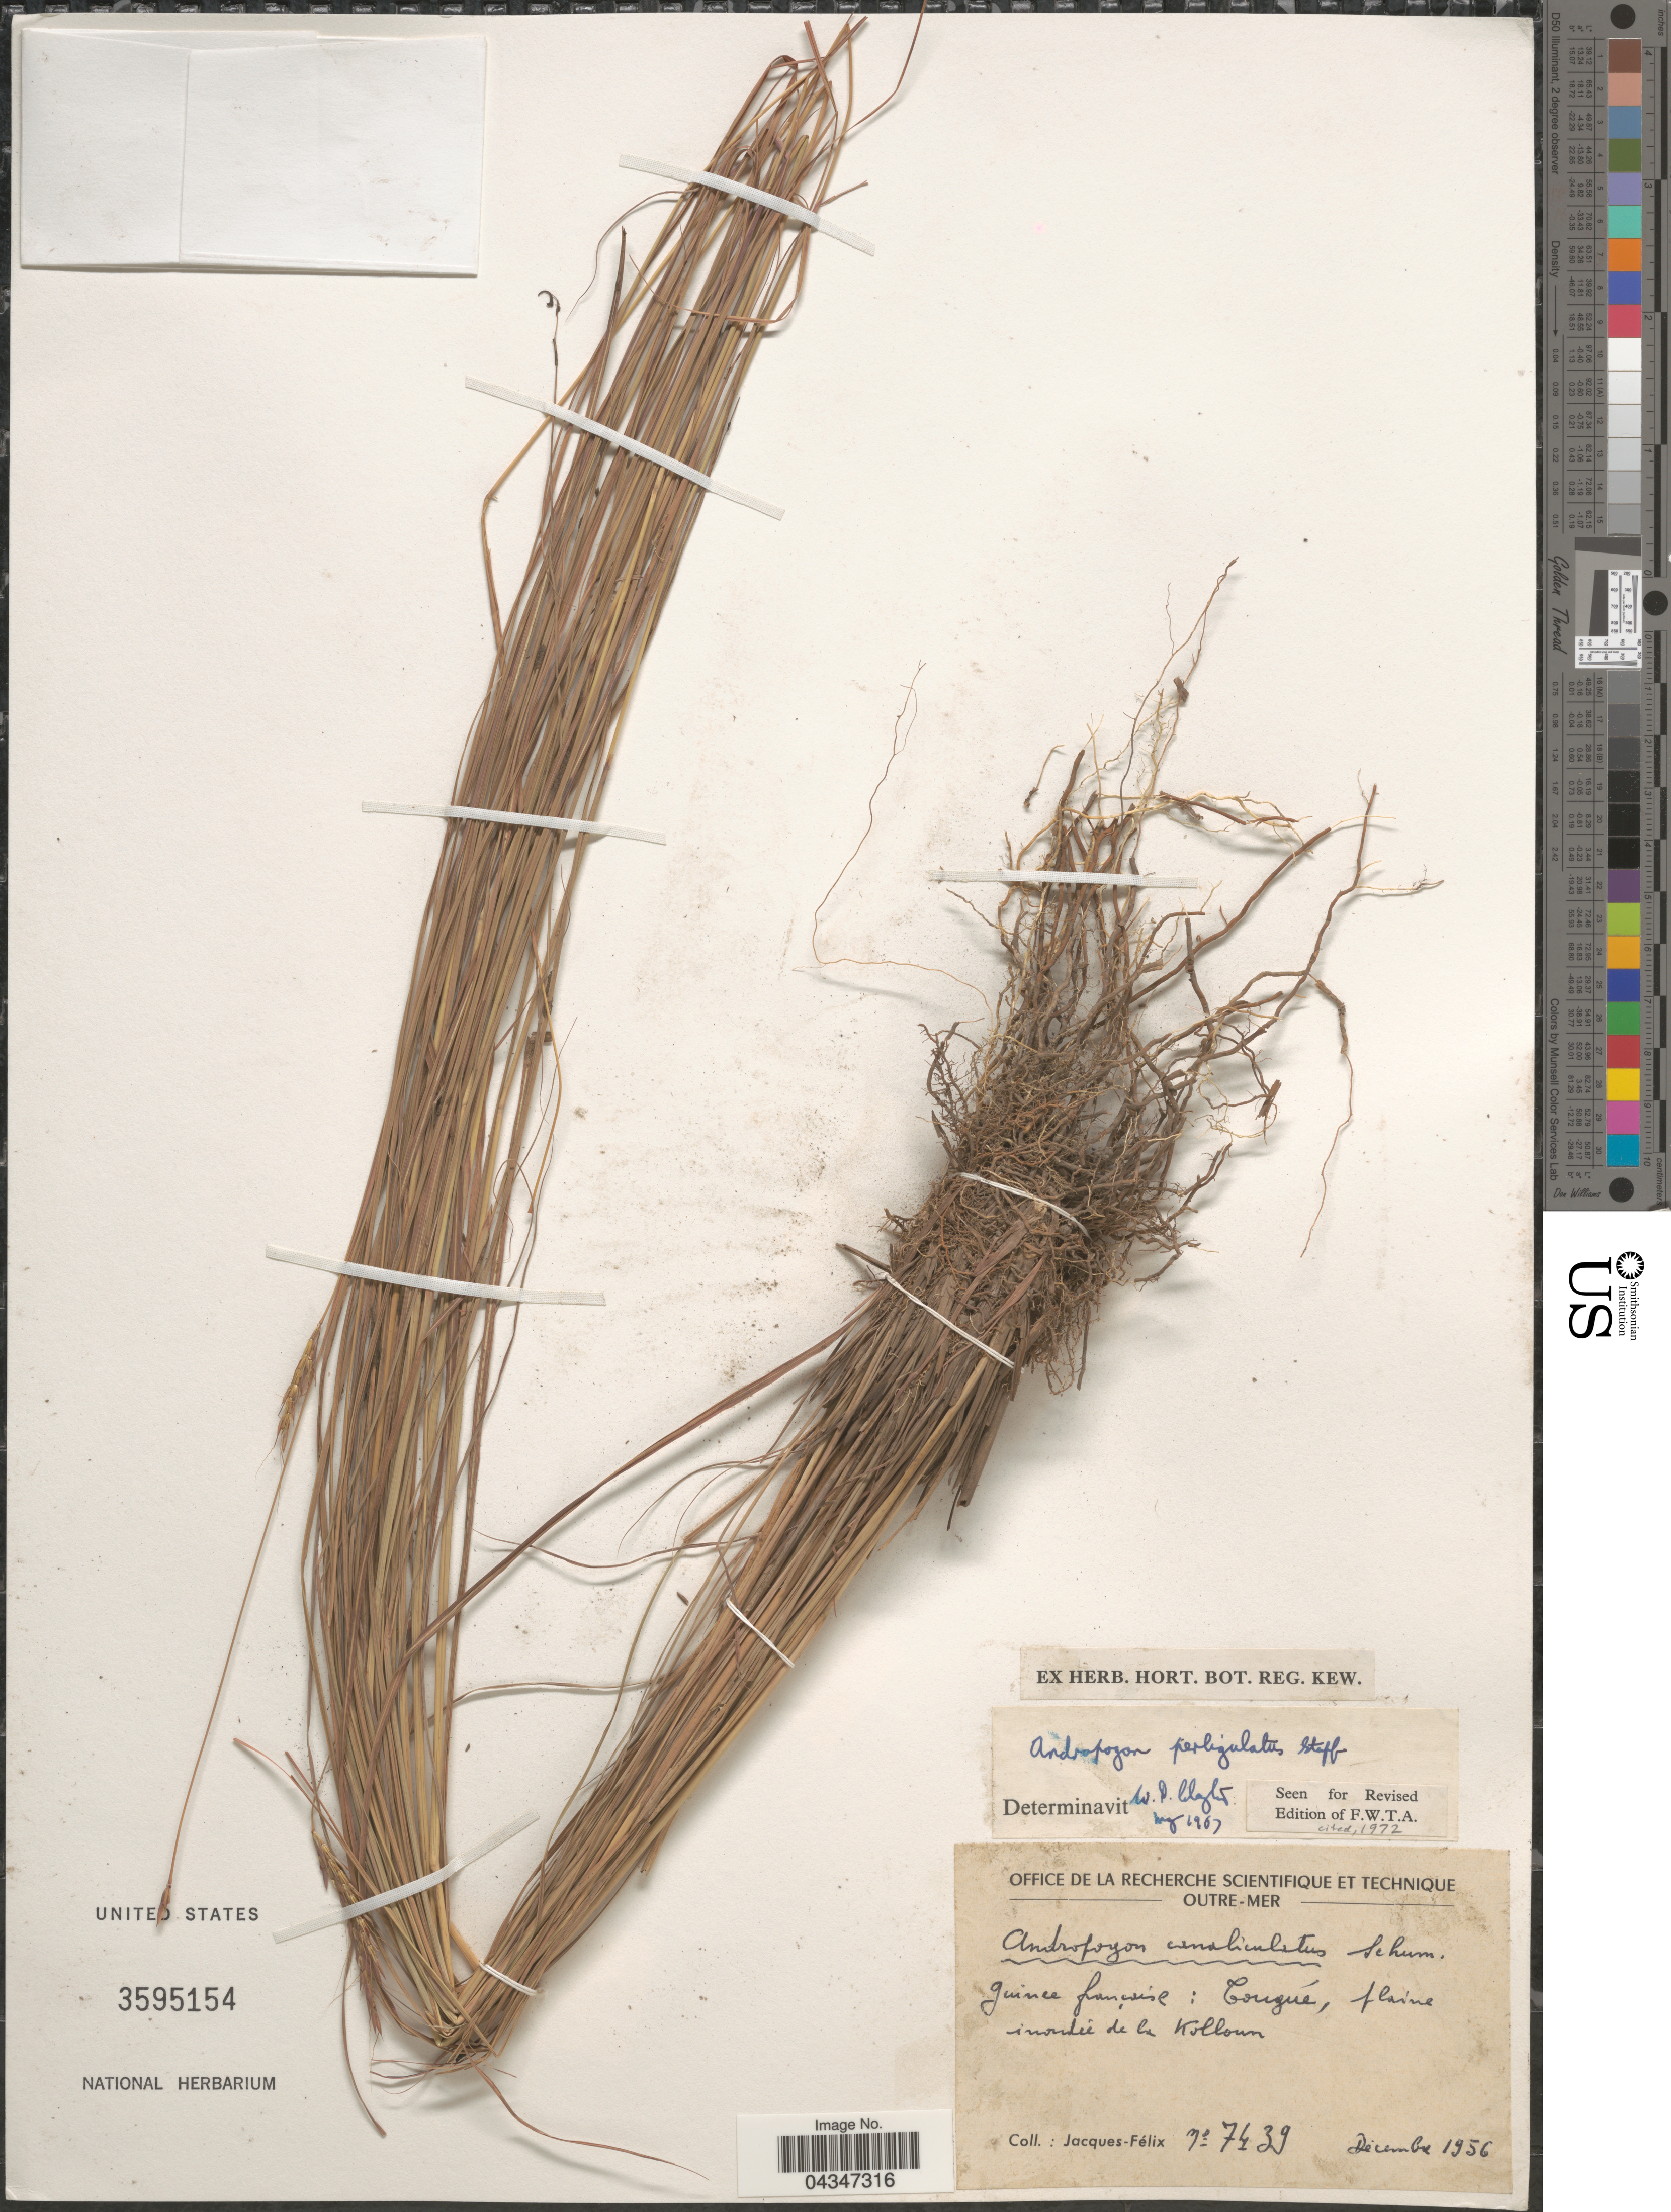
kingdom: Plantae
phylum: Tracheophyta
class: Liliopsida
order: Poales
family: Poaceae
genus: Andropogon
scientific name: Andropogon perligulatus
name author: Stapf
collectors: Jacques-Félix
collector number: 7439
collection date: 1956-12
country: French Guiana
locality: Guinee française: Congué, plaine inondé de la Kolloun. [interpreted]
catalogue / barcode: US 3595154